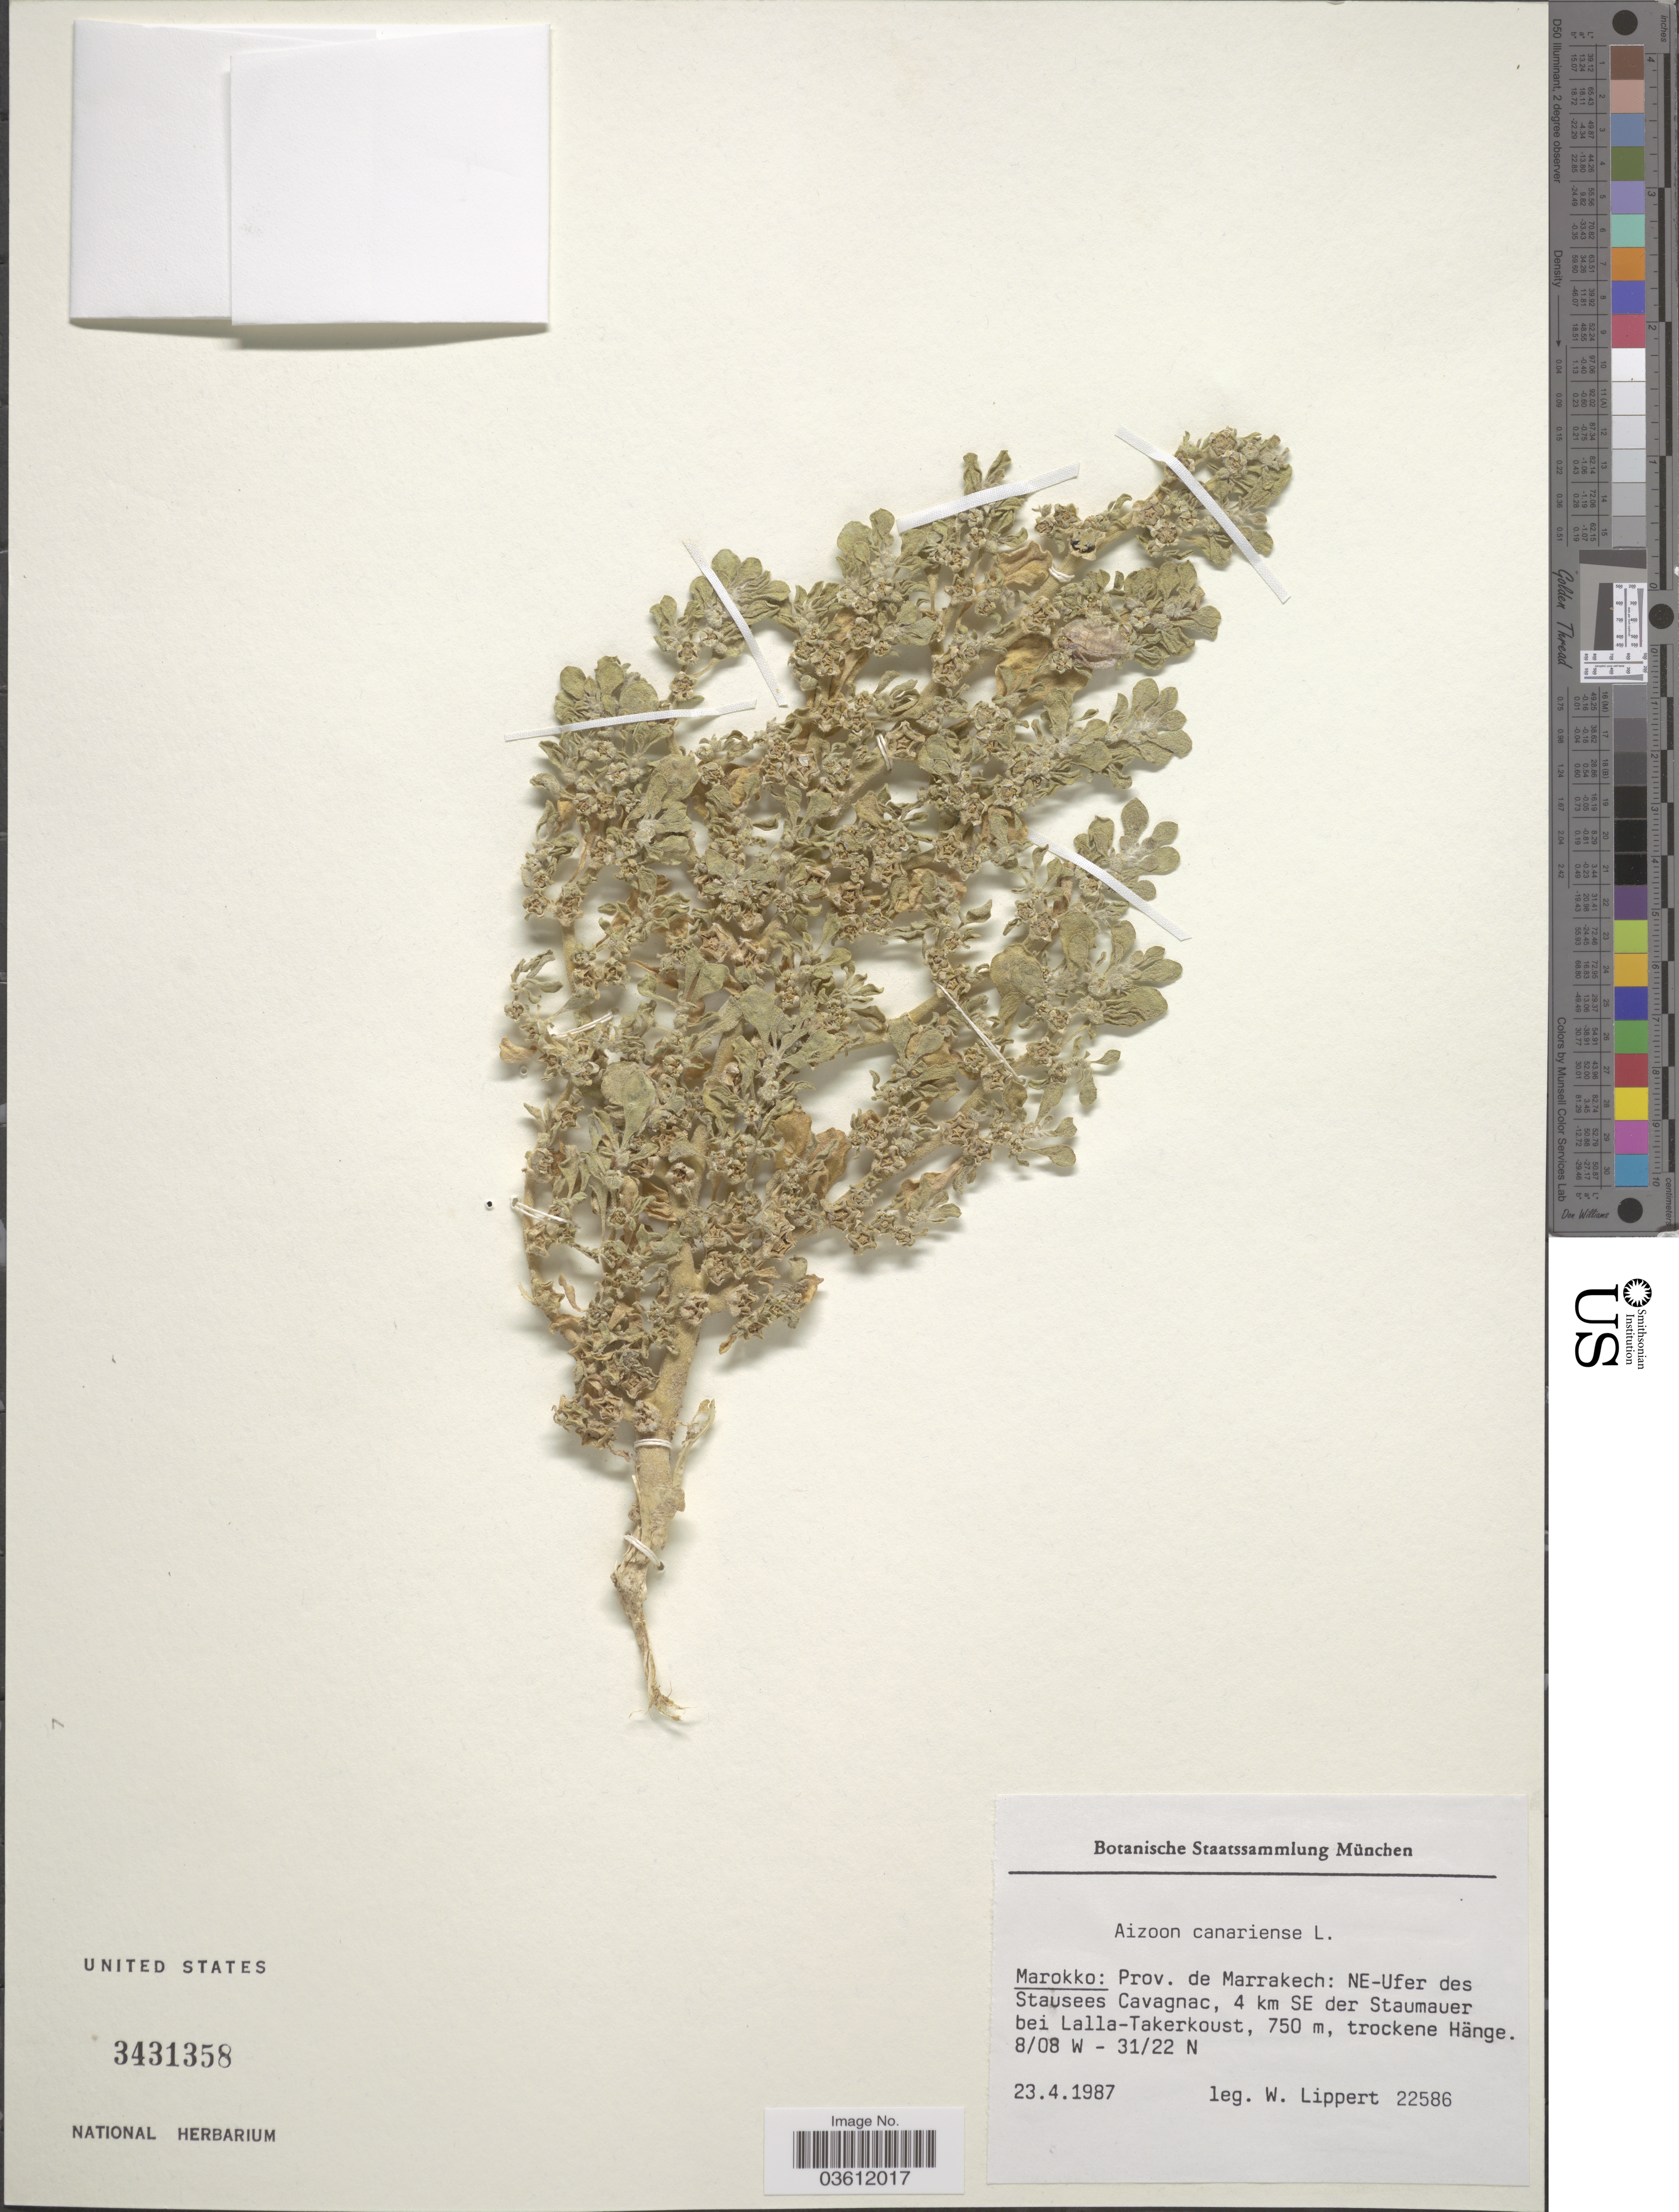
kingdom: Plantae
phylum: Tracheophyta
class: Magnoliopsida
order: Caryophyllales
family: Aizoaceae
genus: Aizoon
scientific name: Aizoon canariense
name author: L.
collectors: W. Lippert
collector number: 22586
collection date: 1987-04-23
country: Morocco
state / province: Marrakech-Tensift-Al Haouz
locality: Prov. de Marrakech: NE-Ufer des Stausees Cavagnac, 4 km SE der Staumauer bei Lalla-Takerkoust.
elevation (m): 750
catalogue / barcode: US 3431358